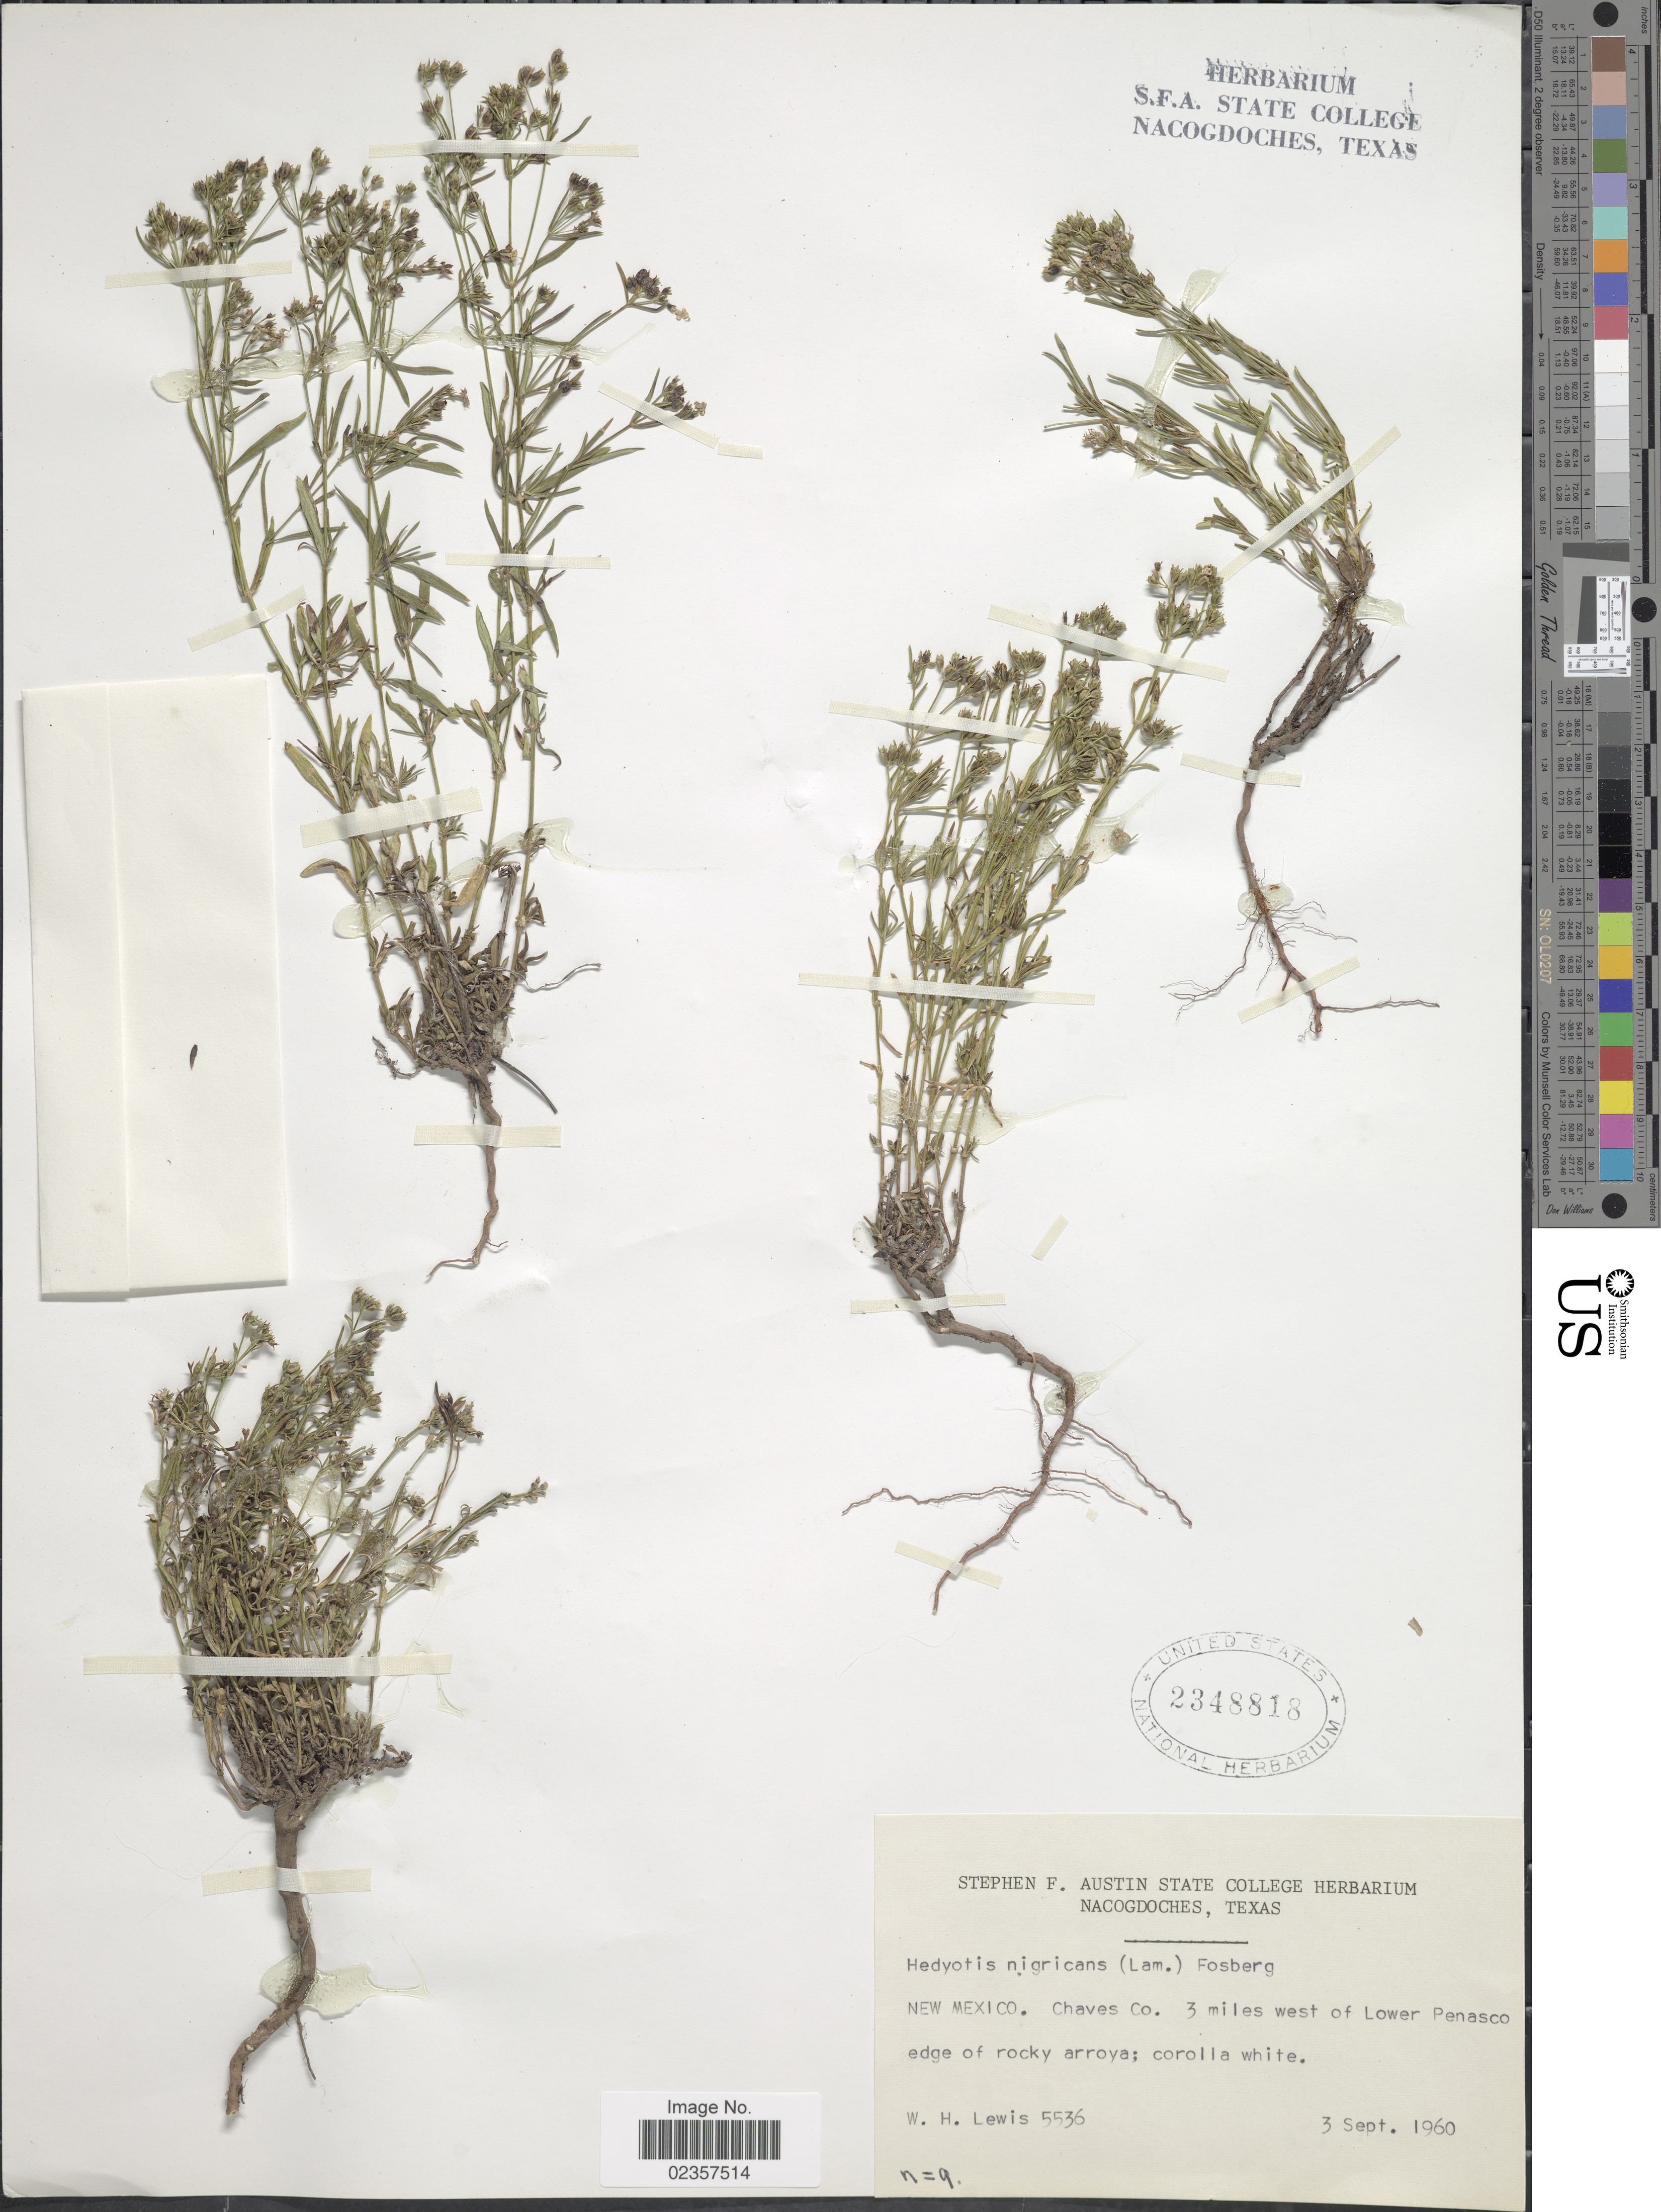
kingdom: Plantae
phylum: Tracheophyta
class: Magnoliopsida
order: Gentianales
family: Rubiaceae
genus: Houstonia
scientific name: Houstonia nigricans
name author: (Lam.) Fernald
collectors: W. H. Lewis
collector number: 5536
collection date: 1960-09-03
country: United States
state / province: New Mexico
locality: Chaves Co. 3 miles west of Lower Penasco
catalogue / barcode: US 2348818